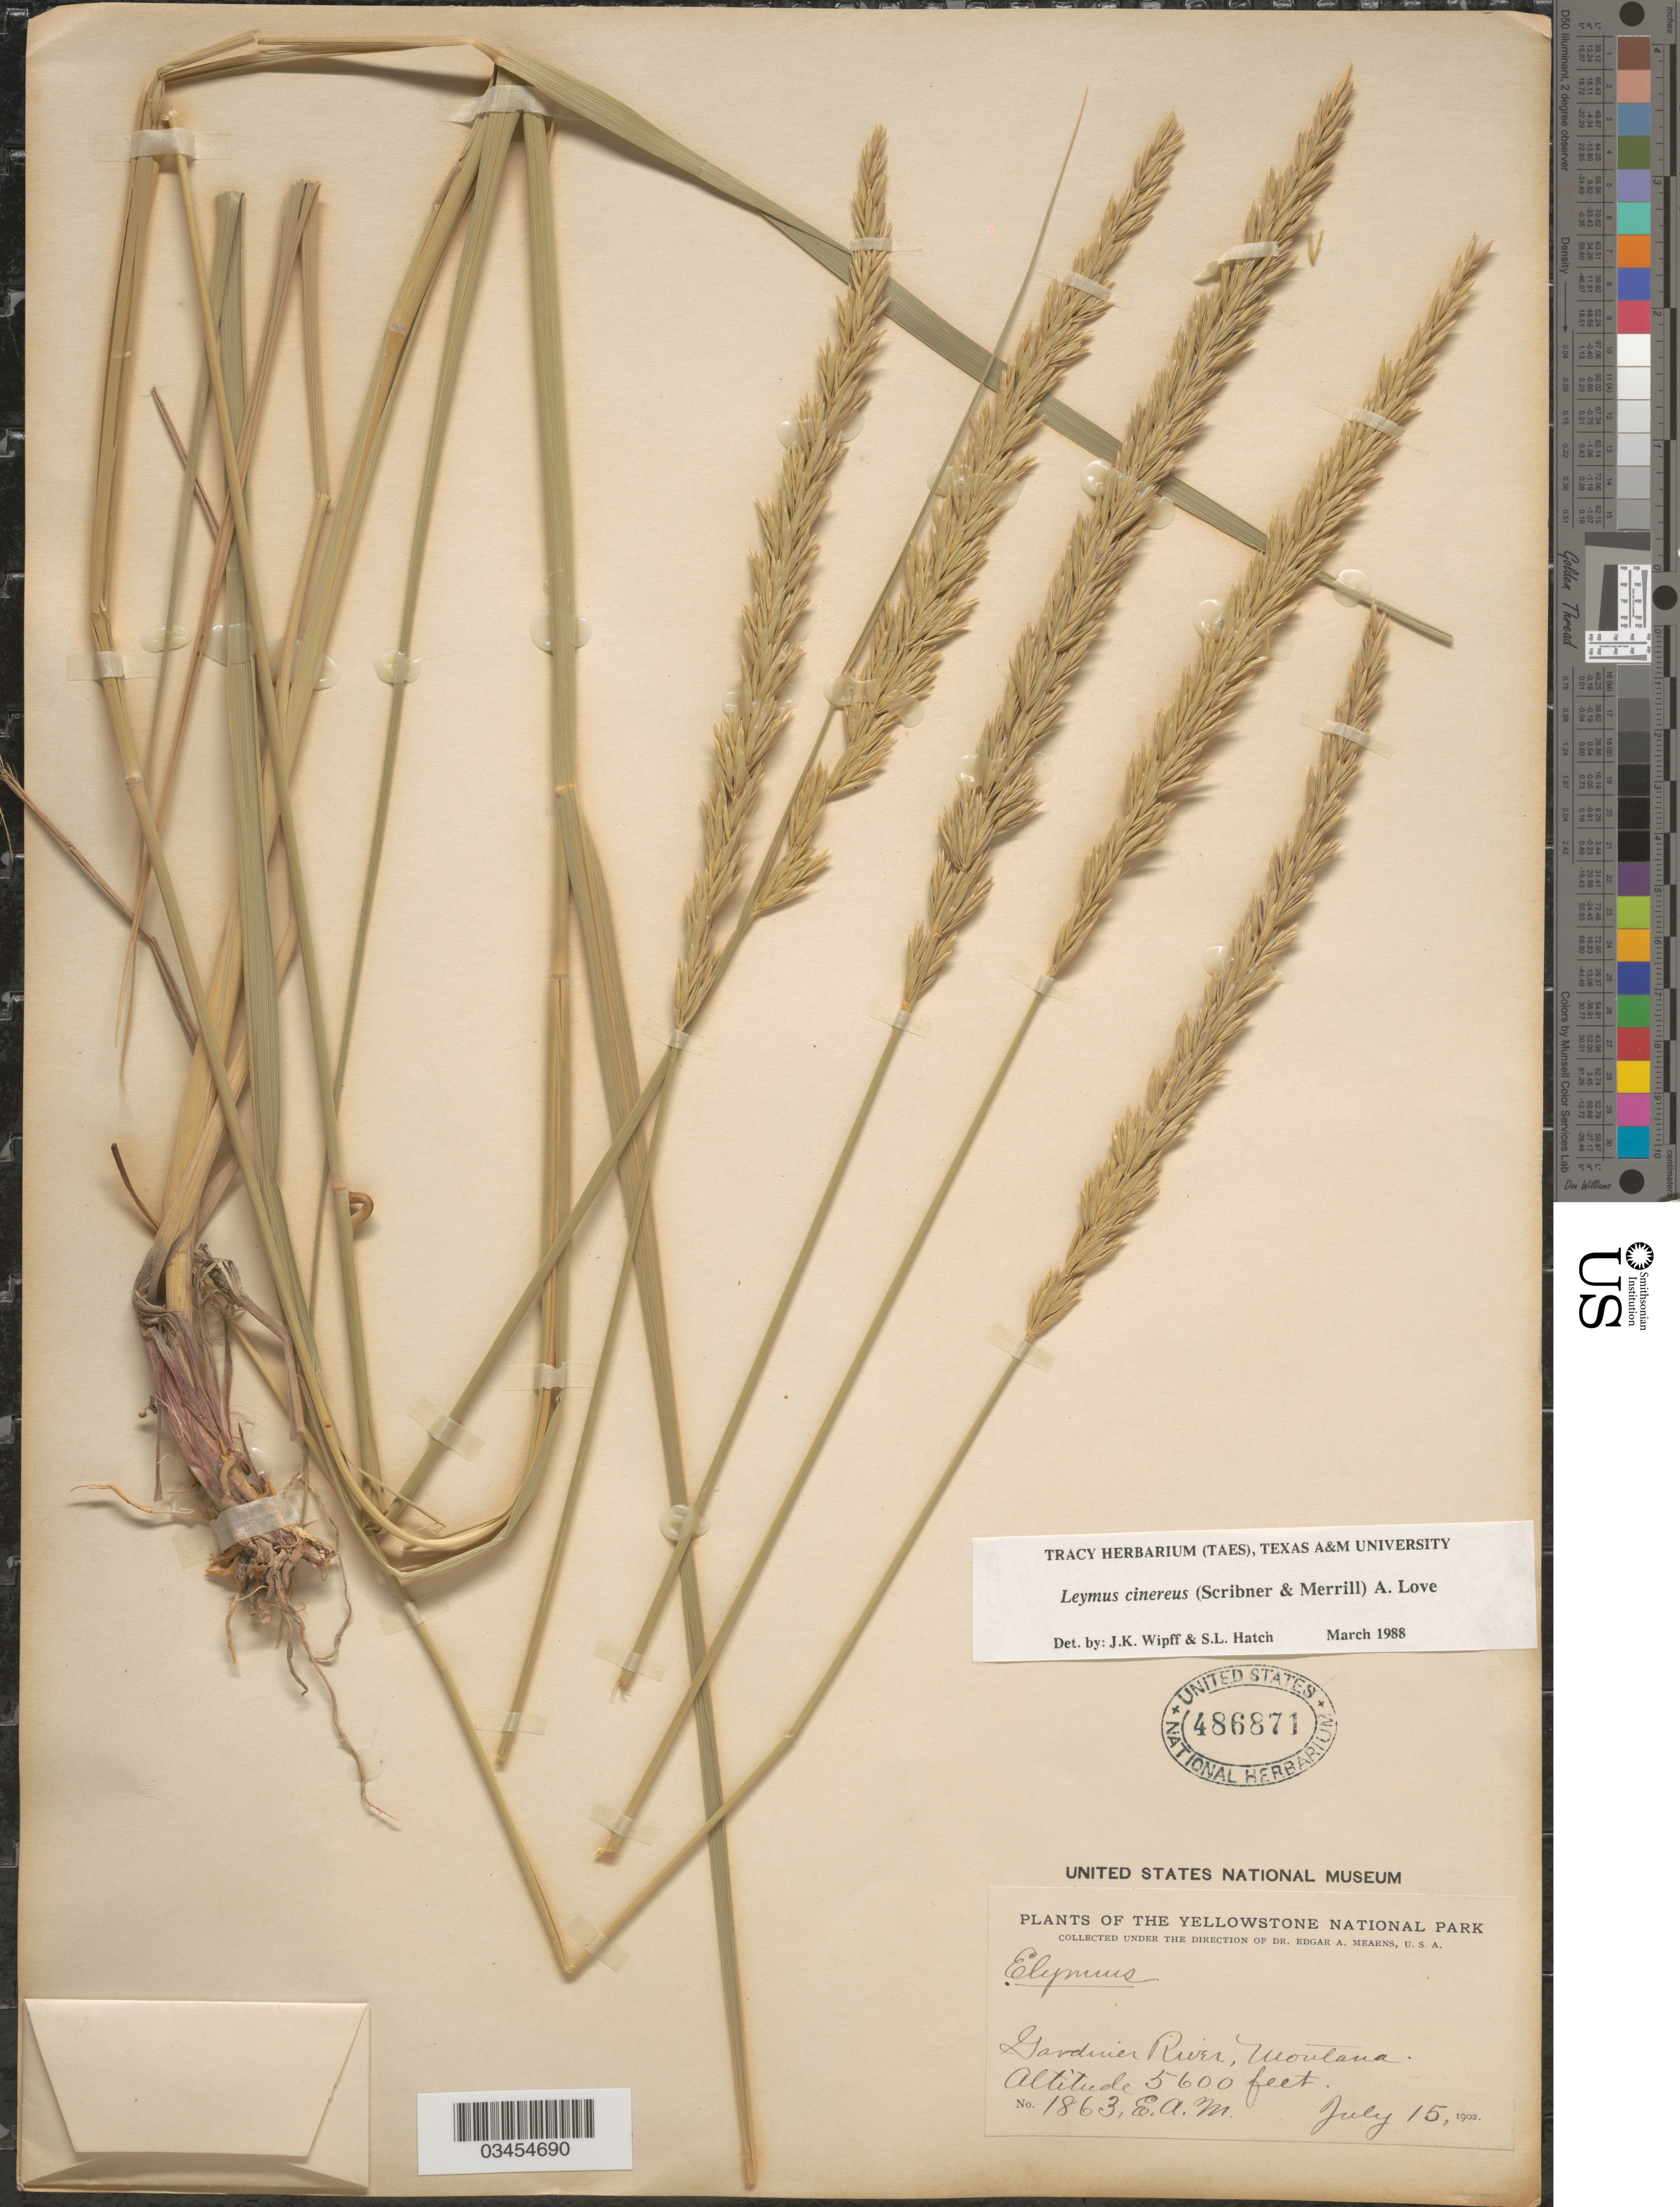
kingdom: Plantae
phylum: Tracheophyta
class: Liliopsida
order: Poales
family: Poaceae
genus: Leymus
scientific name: Leymus cinereus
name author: (Scribn. & Merr.) Á. Löve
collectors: E. A. Mearns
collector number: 1863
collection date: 1902-07-15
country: United States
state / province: Montana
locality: The Yellowstone National Park. Gardiner River.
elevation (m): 1707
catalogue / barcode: US 486871